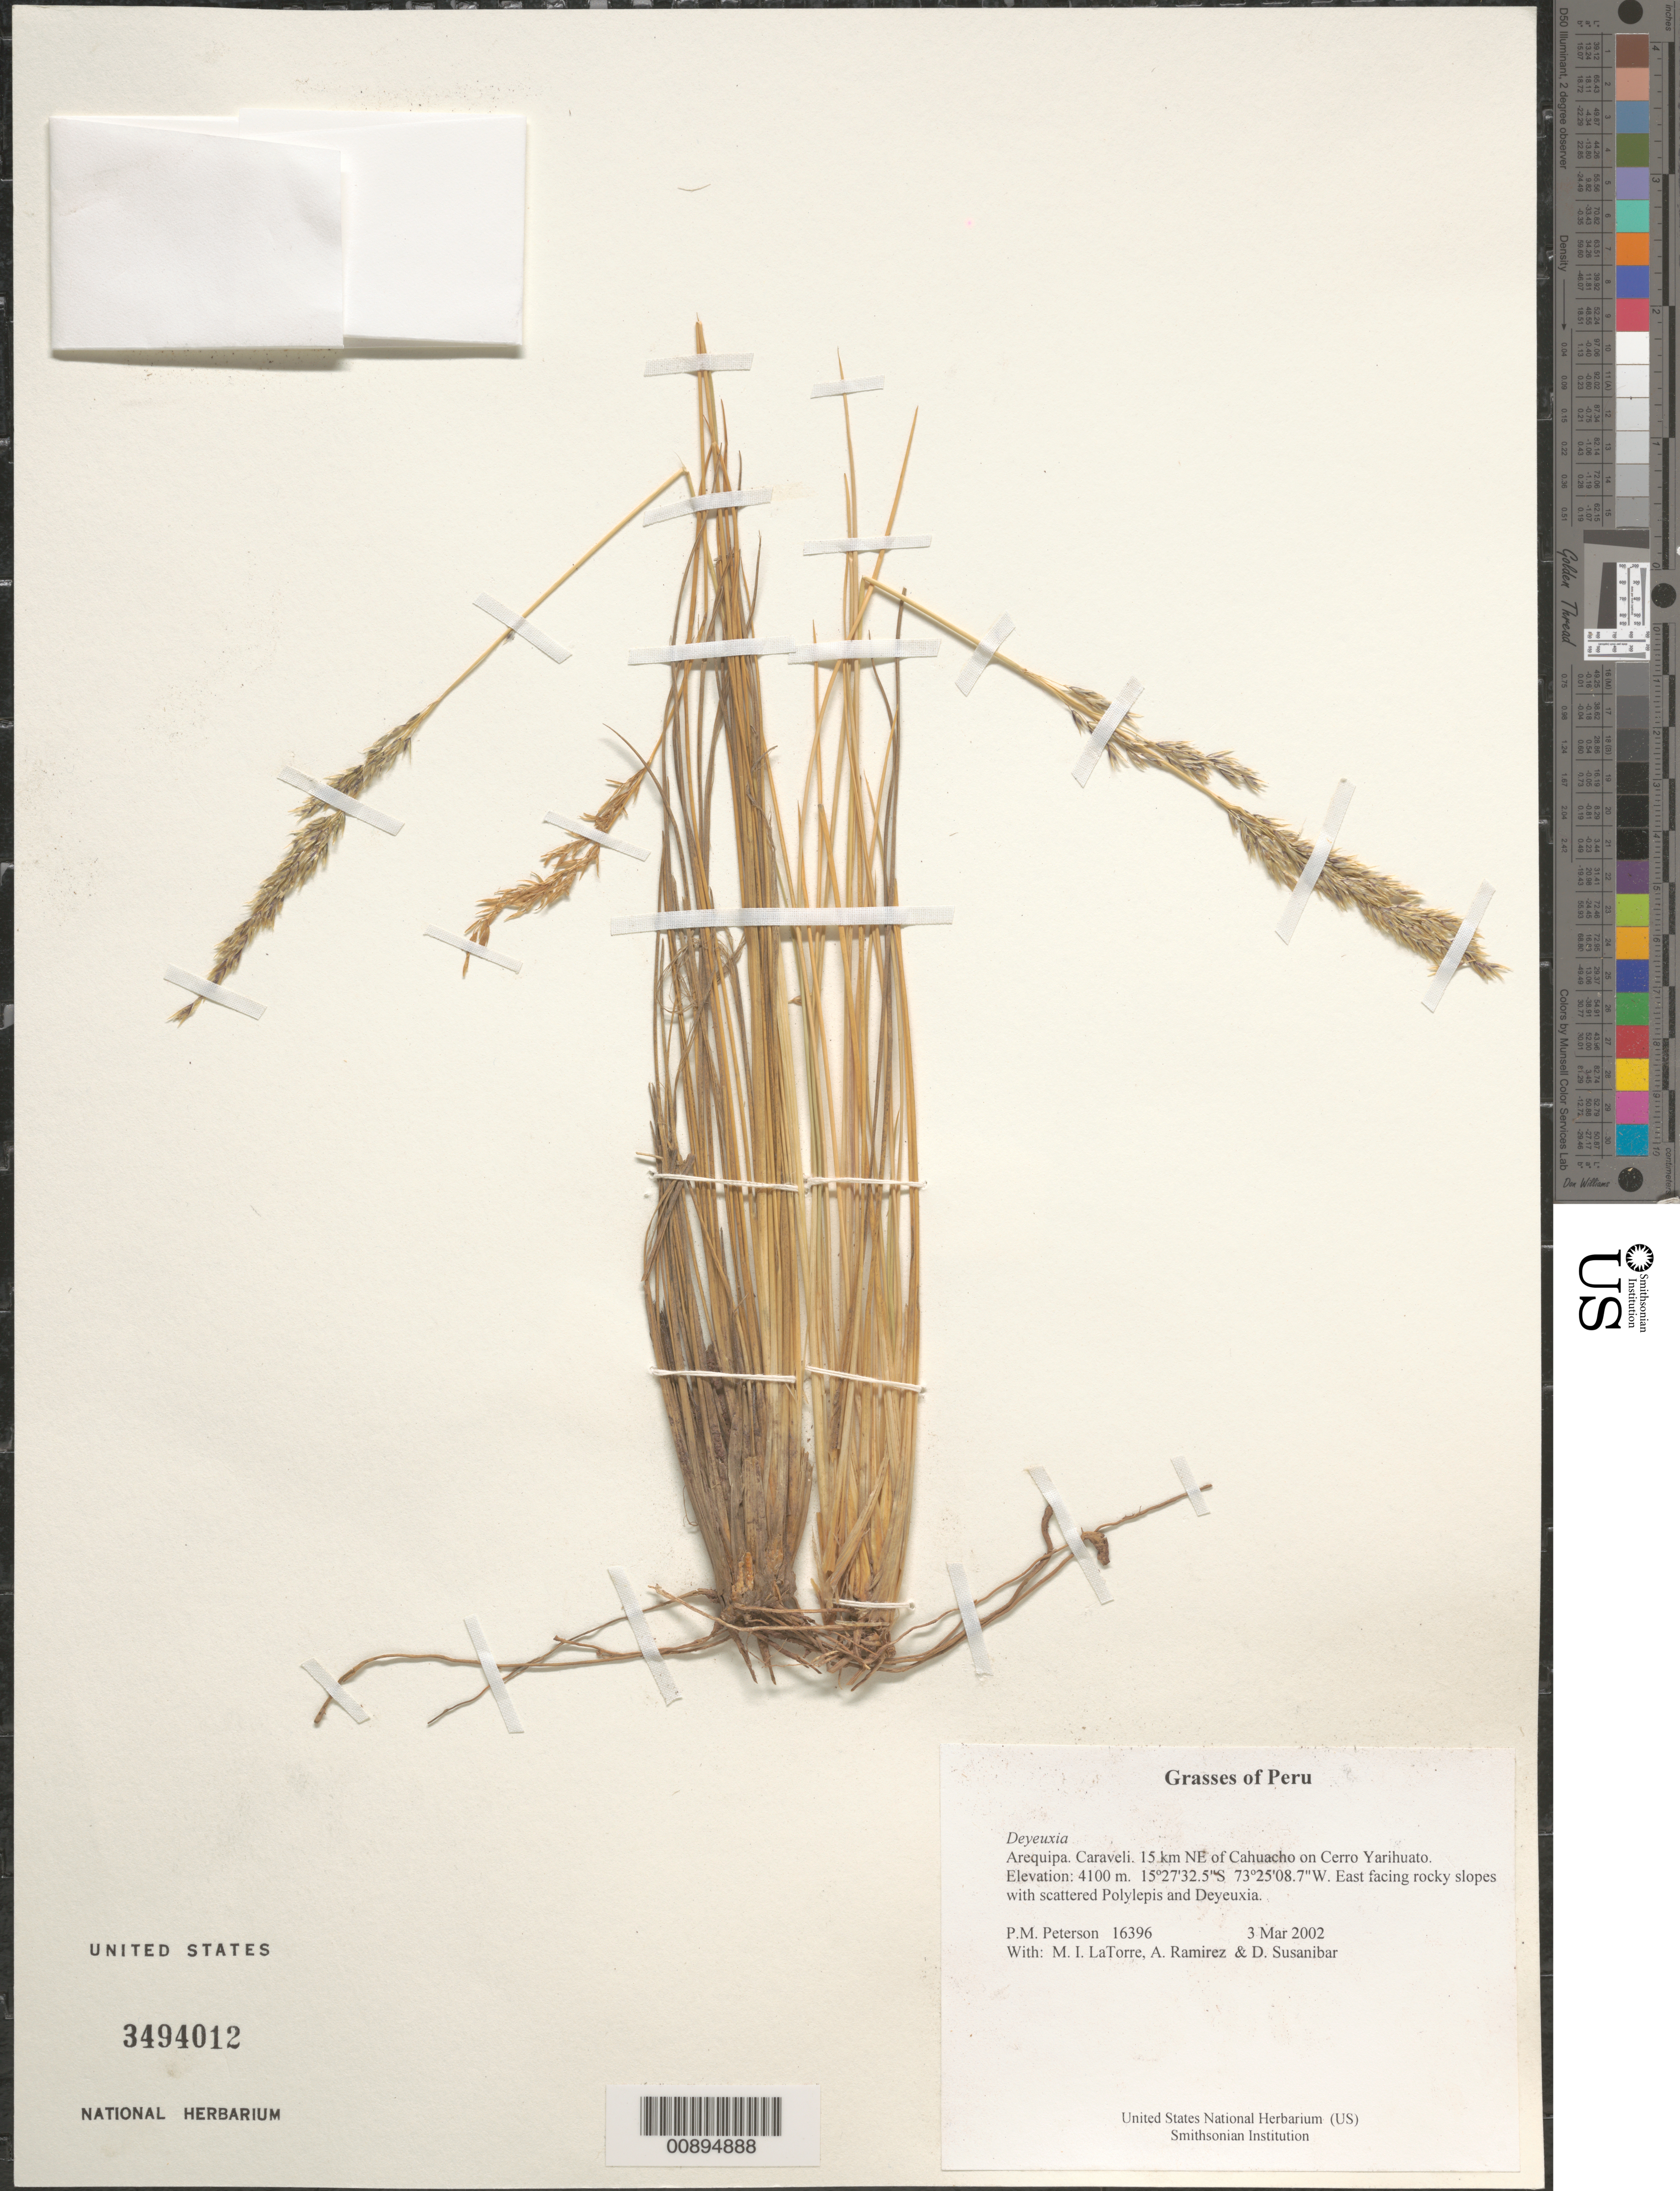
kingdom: Plantae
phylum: Tracheophyta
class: Liliopsida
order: Poales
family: Poaceae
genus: Calamagrostis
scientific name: Calamagrostis sp.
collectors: P. M. Peterson, M. I. La Torre, A. Ramírez & D. Susanibar Cruz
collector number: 16396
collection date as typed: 03 Mar 2002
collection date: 2002-03-03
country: Peru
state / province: Arequipa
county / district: Caravelí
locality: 15 km NE of Cahuacho on Cerro Yarihuato.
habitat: East facing rocky slopes with scattered ~Polylepis and Deyeuxia~.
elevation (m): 4100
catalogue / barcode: US 3494012